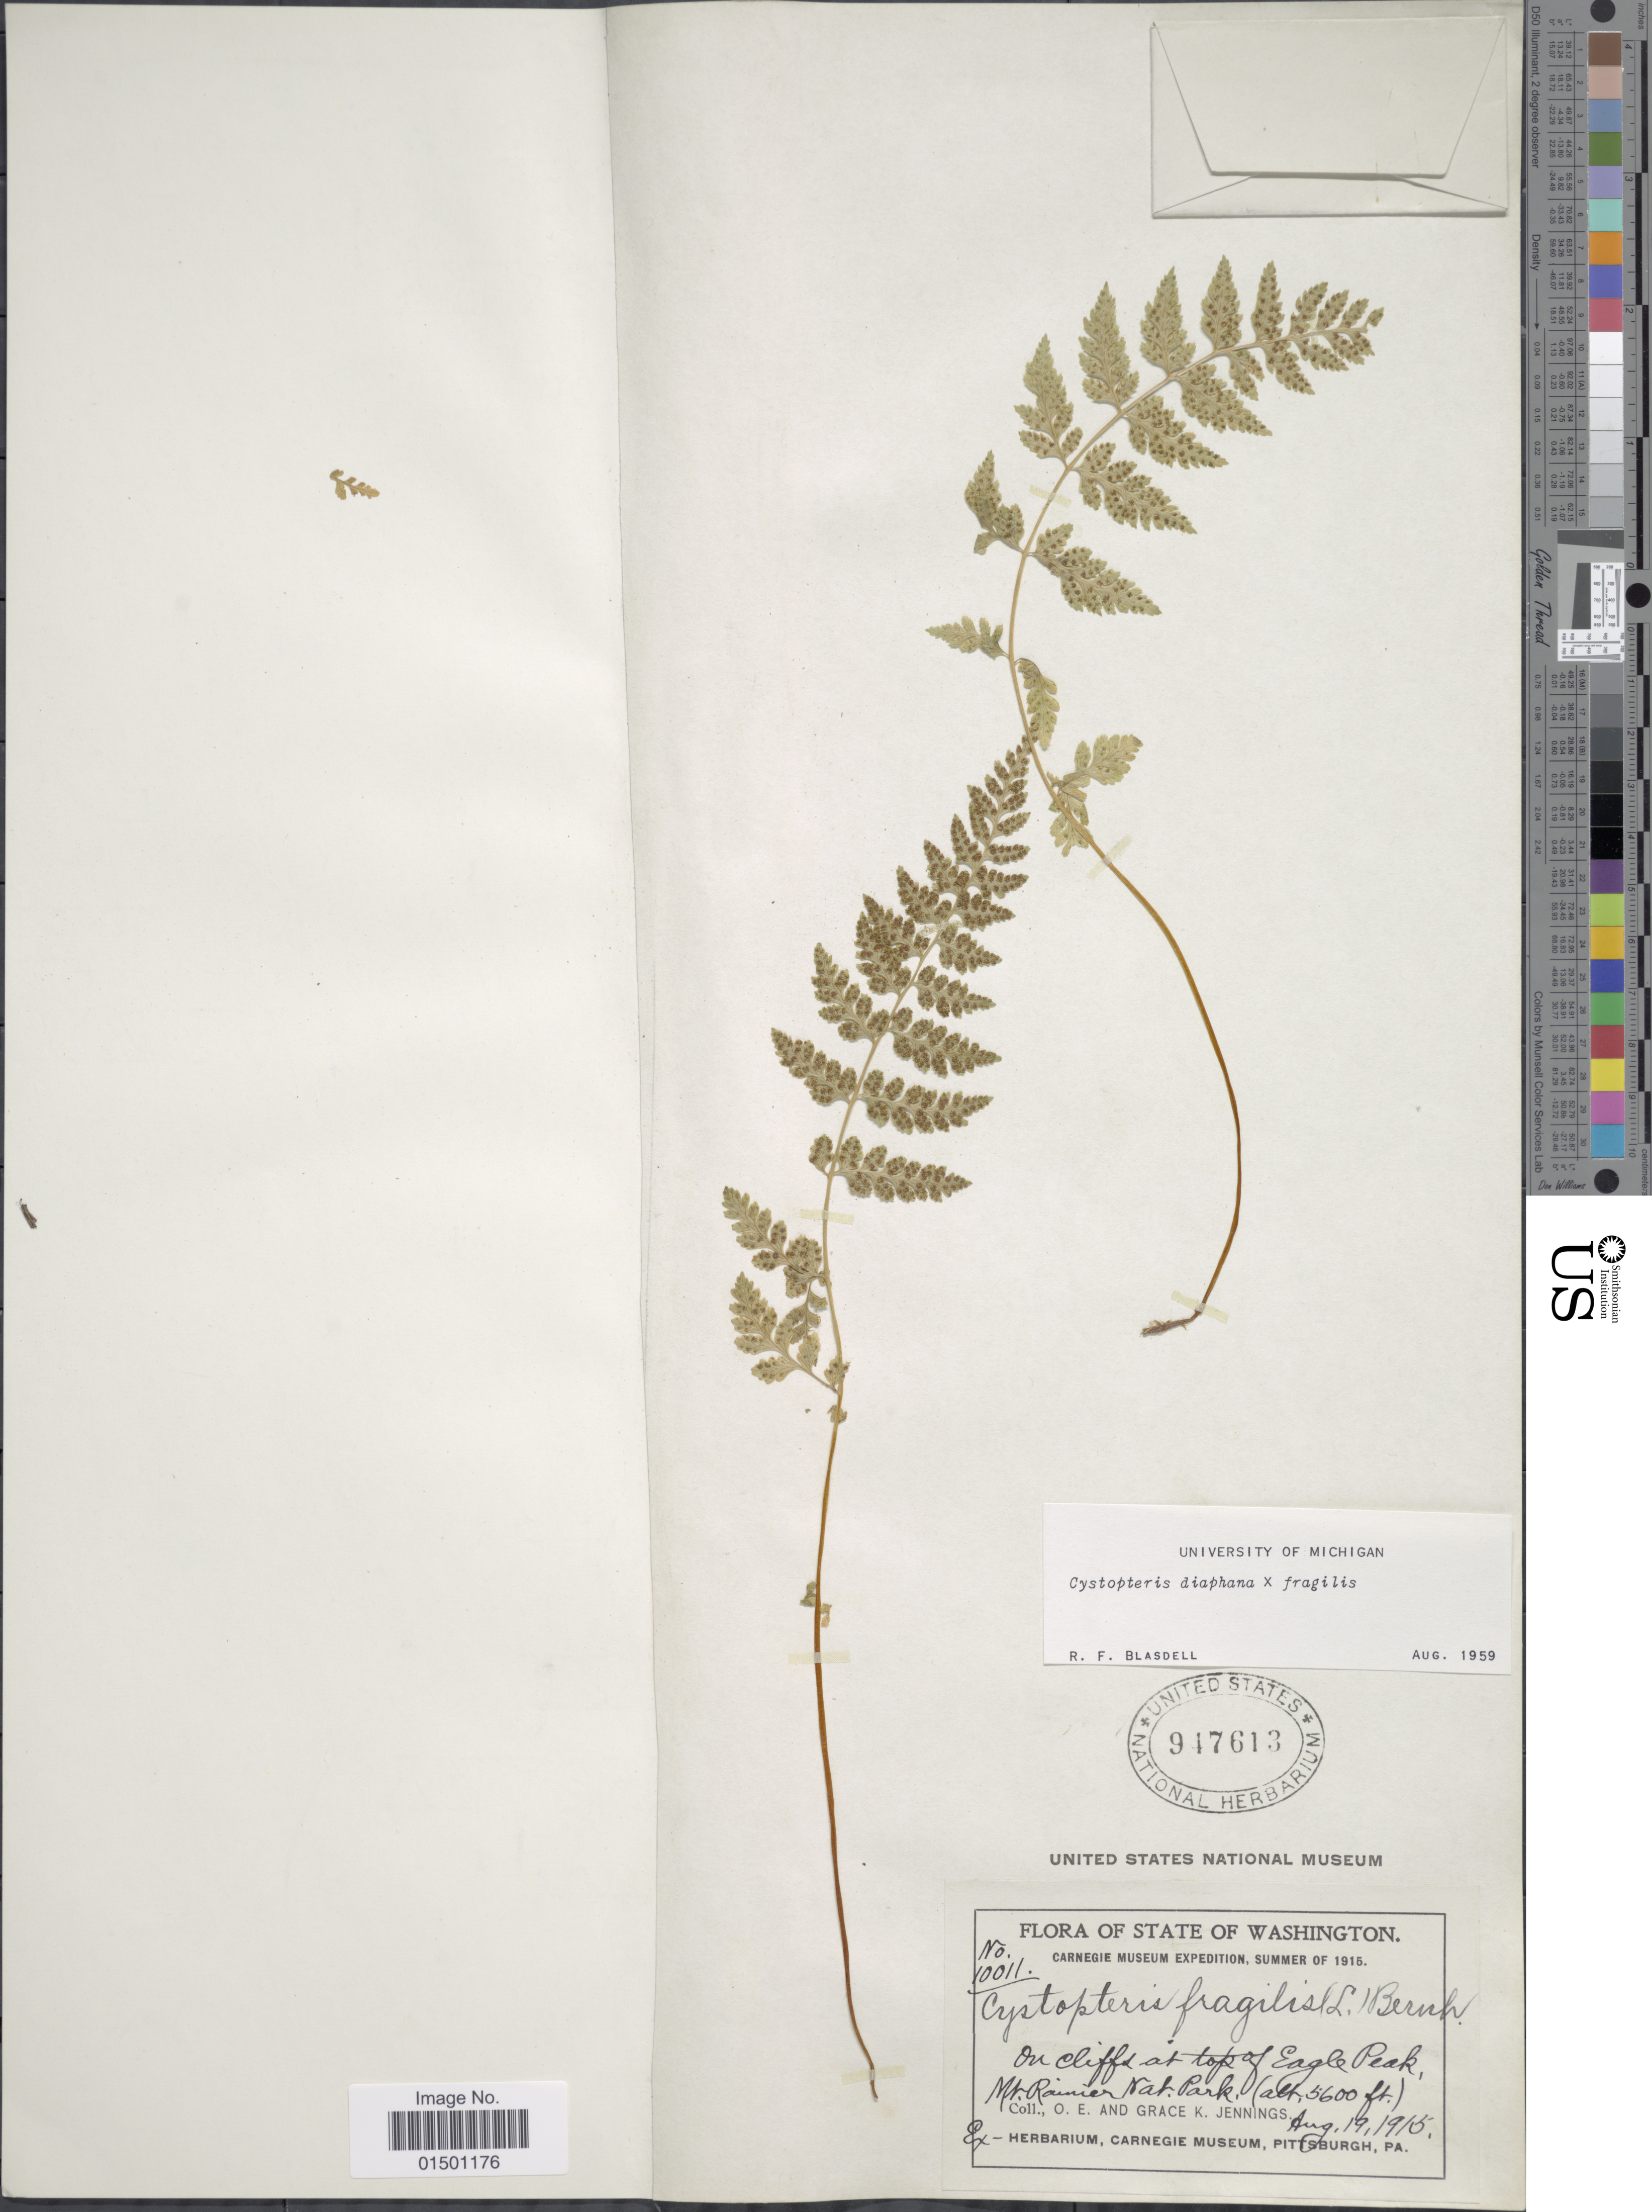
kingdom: Plantae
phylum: Tracheophyta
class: Polypodiopsida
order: Polypodiales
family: Cystopteridaceae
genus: Cystopteris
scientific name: Cystopteris diaphana x C. fragilis (L.) Bernh.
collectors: O. E. Jennings & G. K. Jennings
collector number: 10011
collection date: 1915-08-19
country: United States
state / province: Washington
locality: Top of Eagle Peak, Mt. Rainier Nat. Park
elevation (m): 1707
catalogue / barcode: US 947613